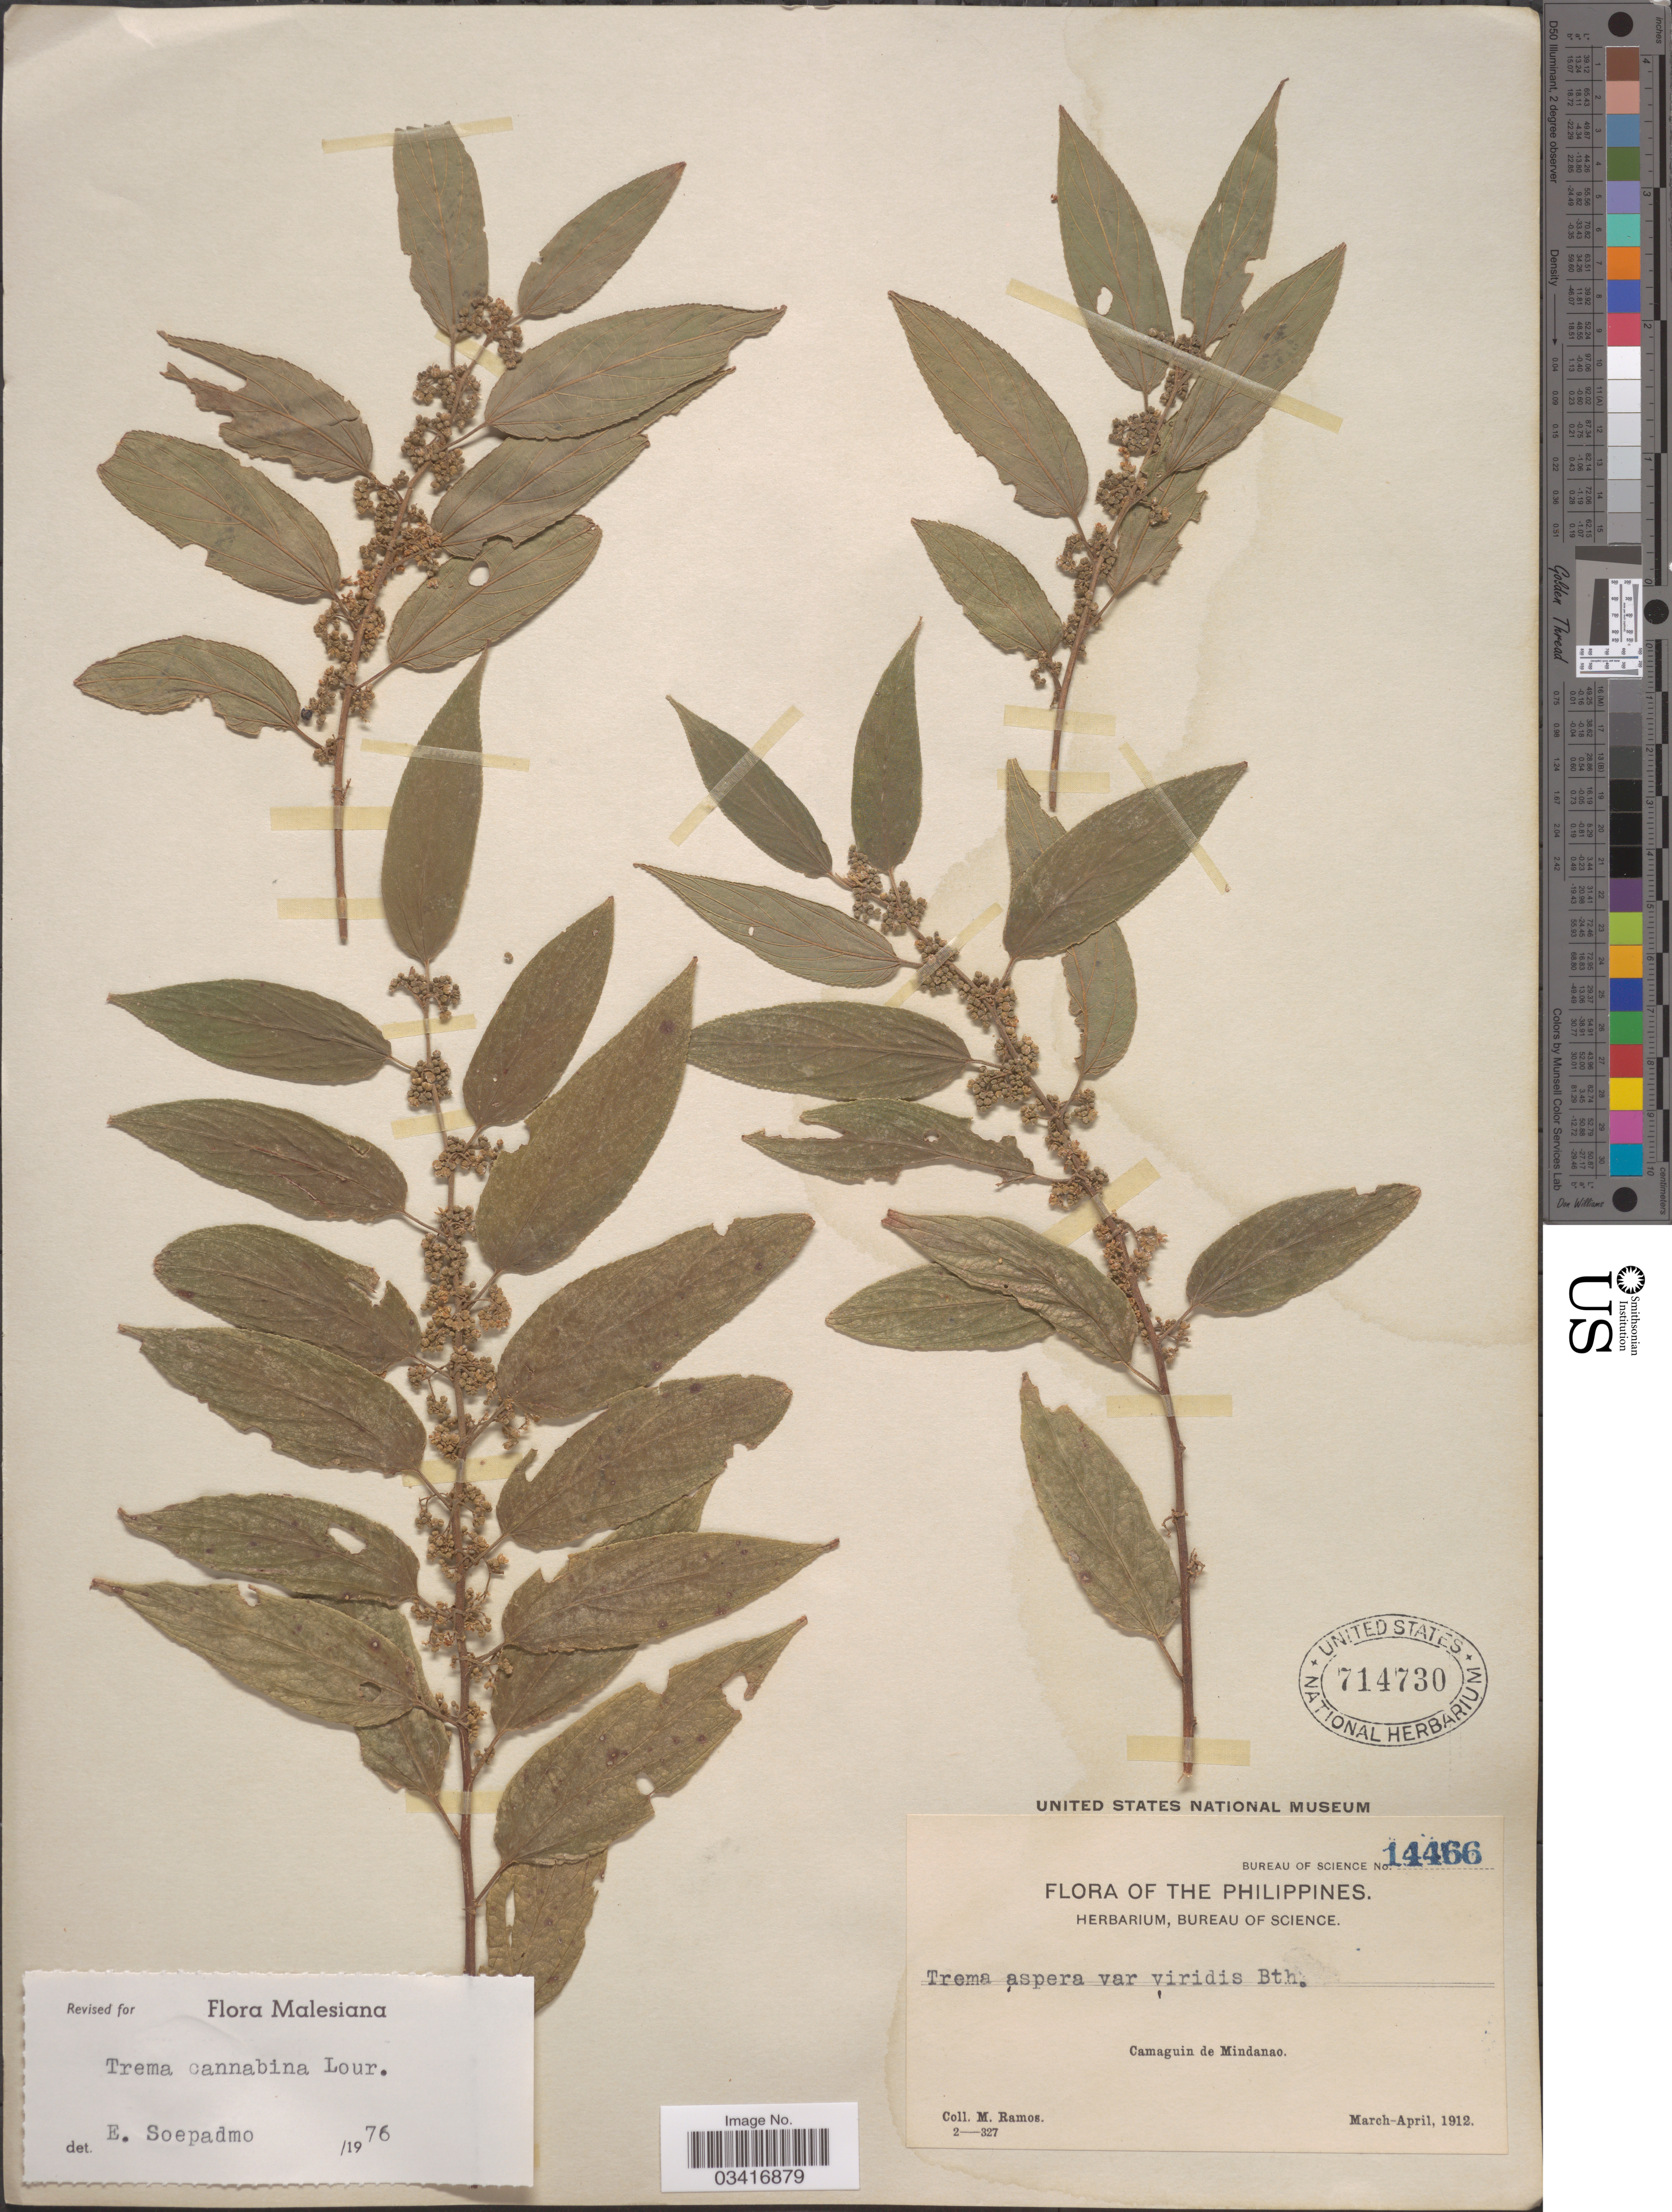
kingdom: Plantae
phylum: Tracheophyta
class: Magnoliopsida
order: Rosales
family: Cannabaceae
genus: Trema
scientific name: Trema cannabina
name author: Lour.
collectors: M. Ramos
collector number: Bureau of Science 14466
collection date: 1912-03/1912-04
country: Philippines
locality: Camaguin de Mindanao.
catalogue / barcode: US 714730